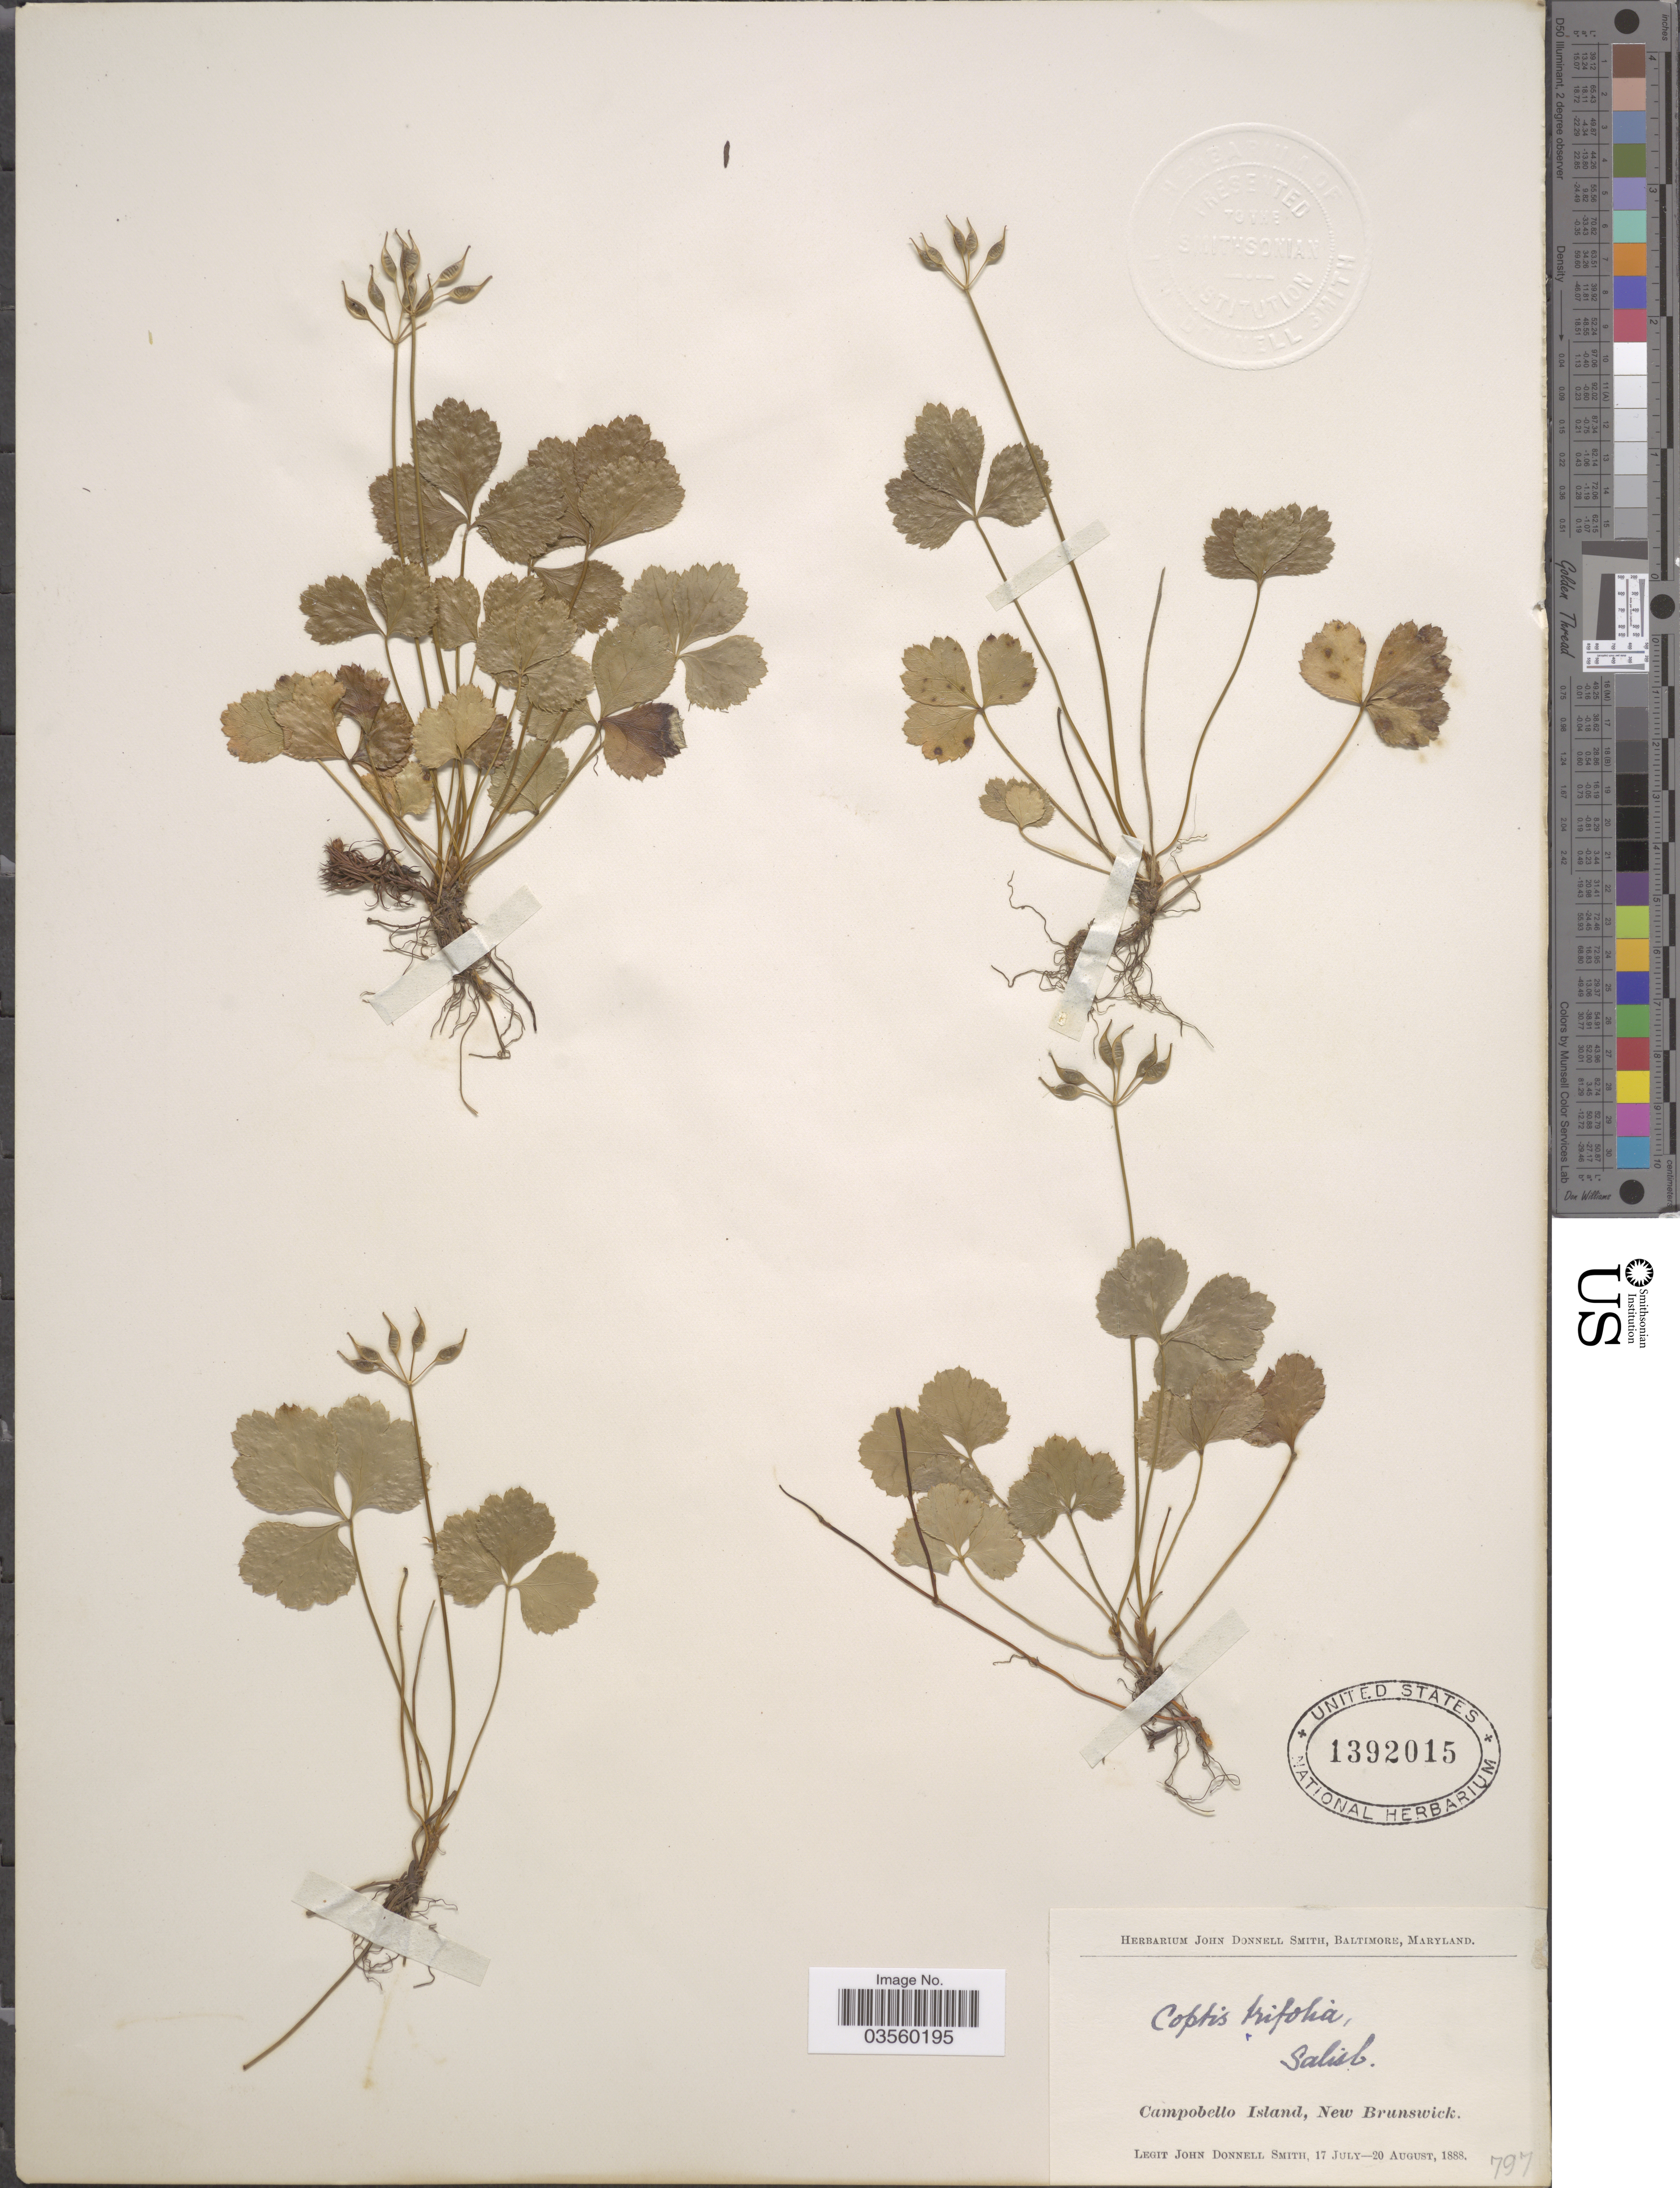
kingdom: Plantae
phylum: Tracheophyta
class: Magnoliopsida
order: Ranunculales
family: Ranunculaceae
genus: Coptis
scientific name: Coptis trifolia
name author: (L.) Salisb.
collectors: J. Donnell Smith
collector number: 797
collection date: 1888-07-17/1888-08-20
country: Canada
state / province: New Brunswick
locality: Campobello Island.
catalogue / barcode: US 1392015